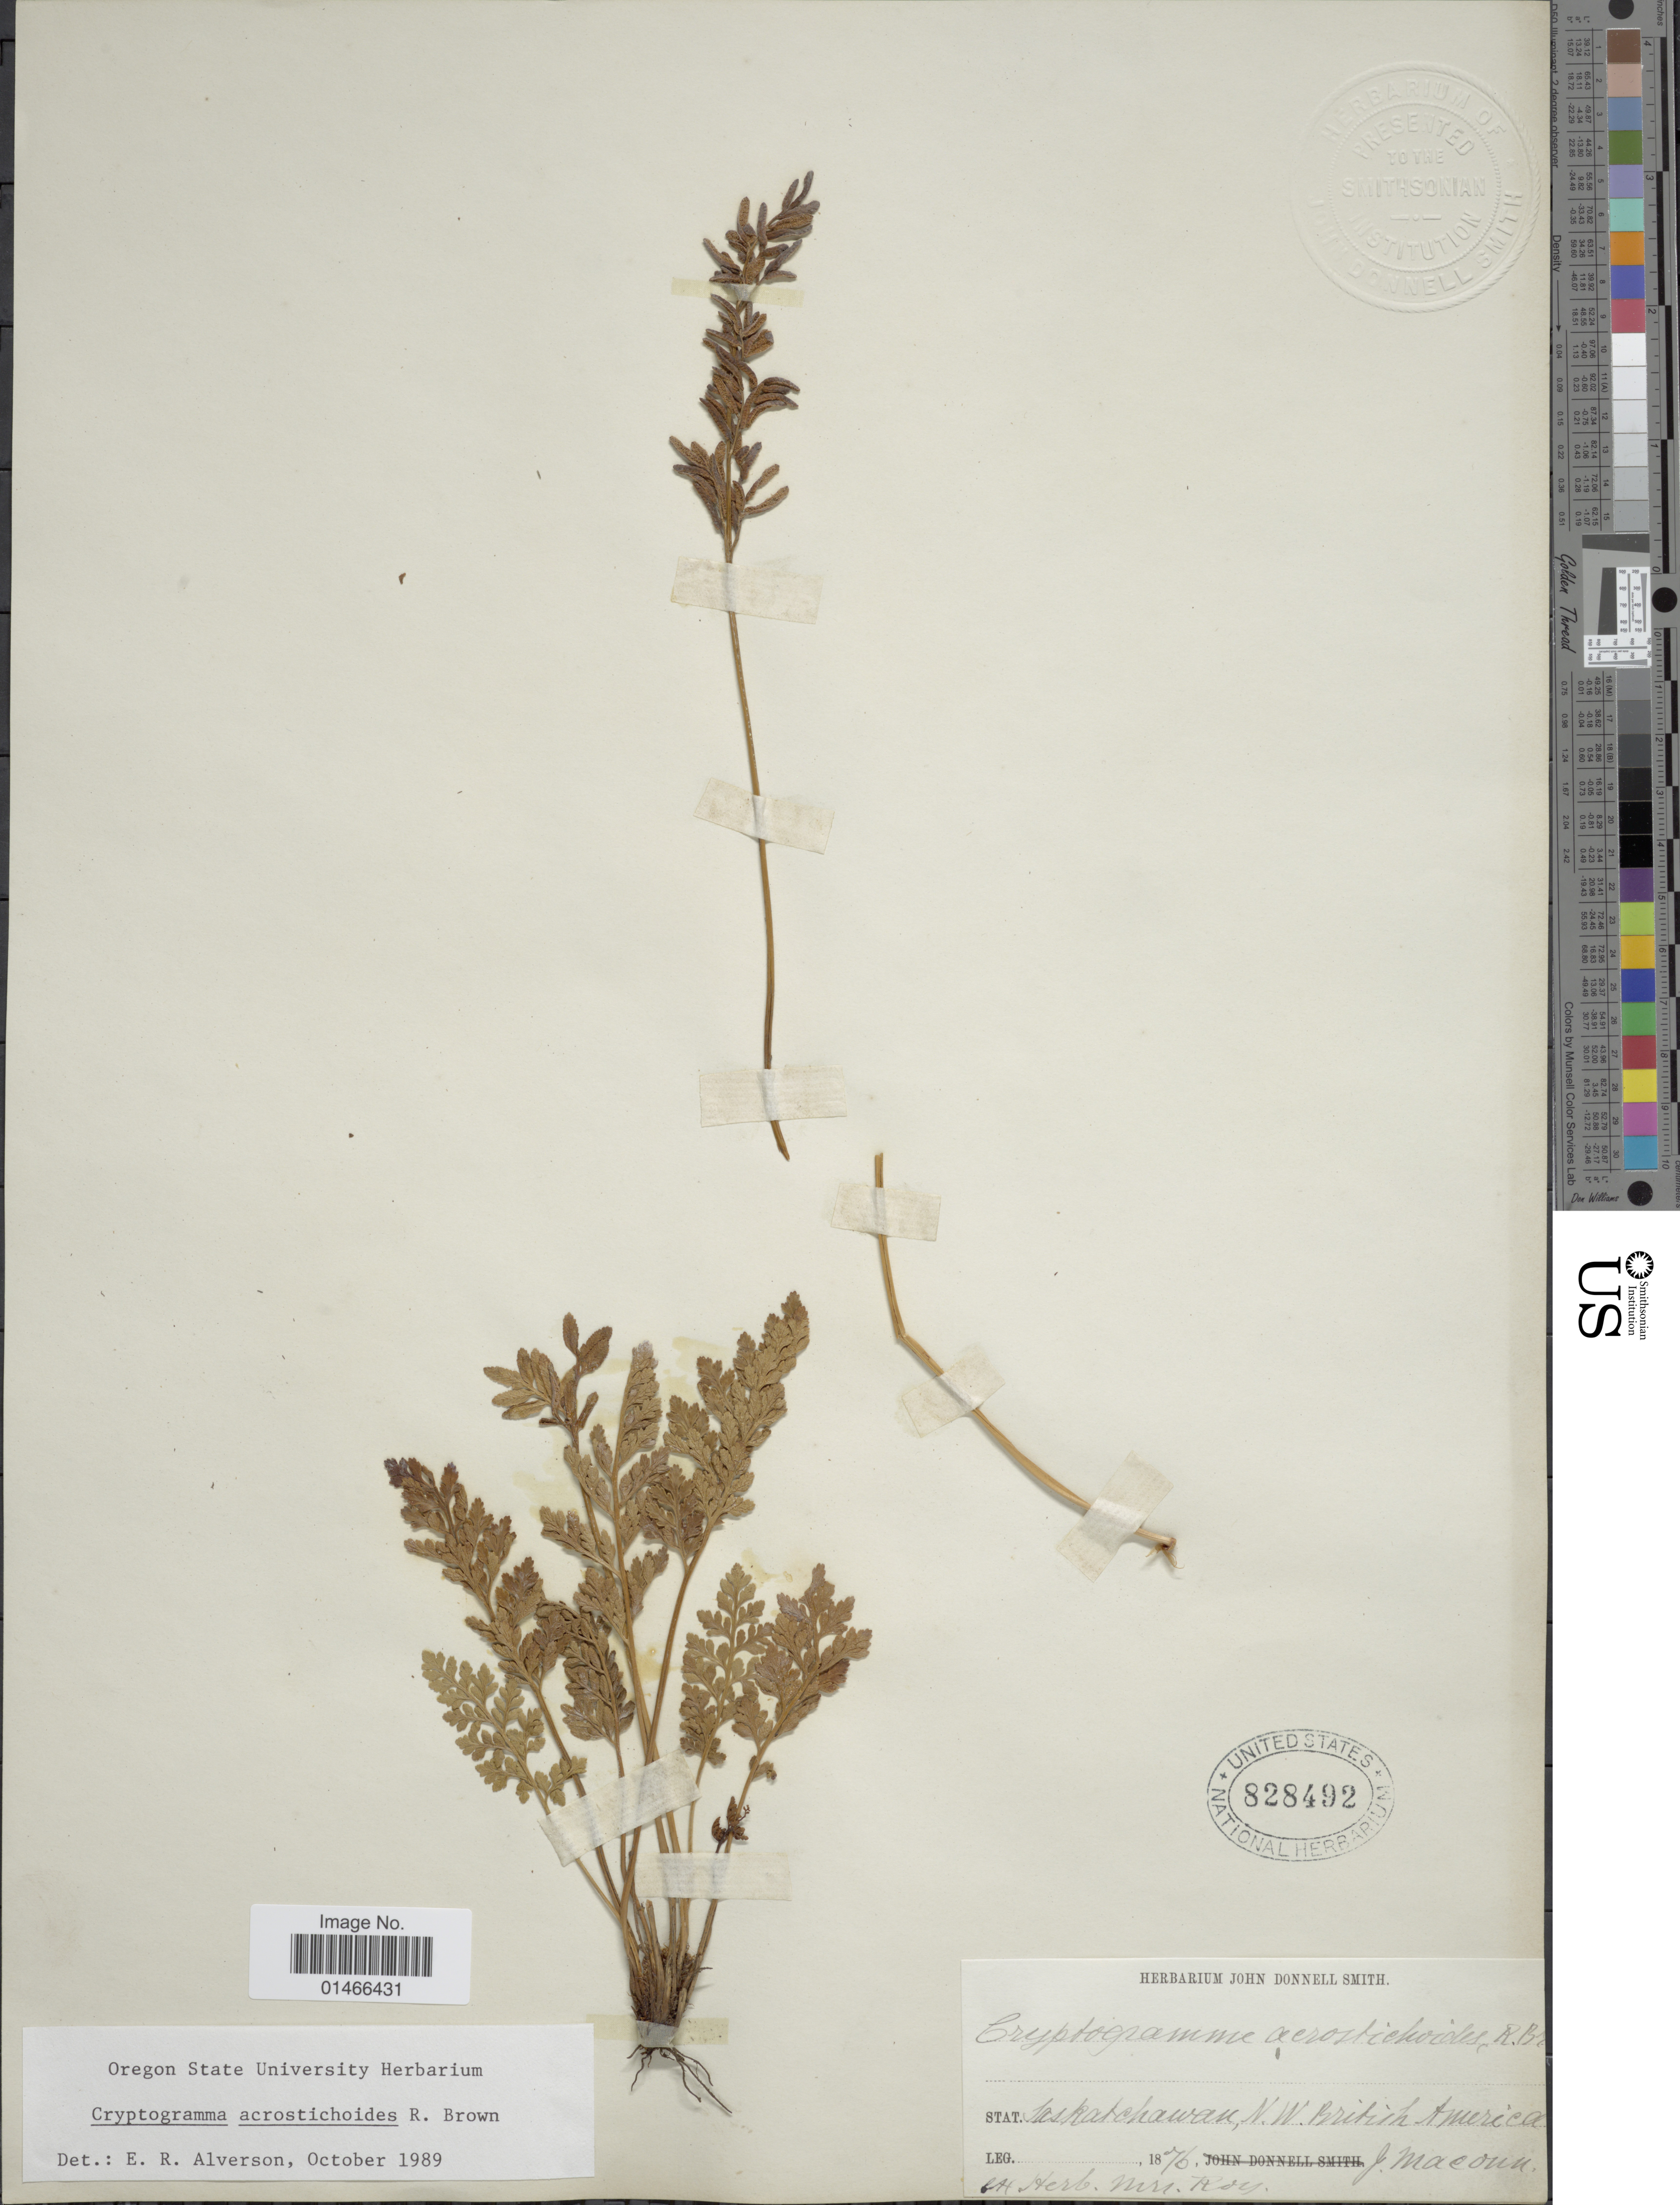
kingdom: Plantae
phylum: Tracheophyta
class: Polypodiopsida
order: Polypodiales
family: Pteridaceae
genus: Cryptogramma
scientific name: Cryptogramma acrostichoides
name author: R. Br.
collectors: J. Macoun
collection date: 1876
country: Canada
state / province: Saskatchewan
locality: N.W. British America.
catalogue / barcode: US 828492